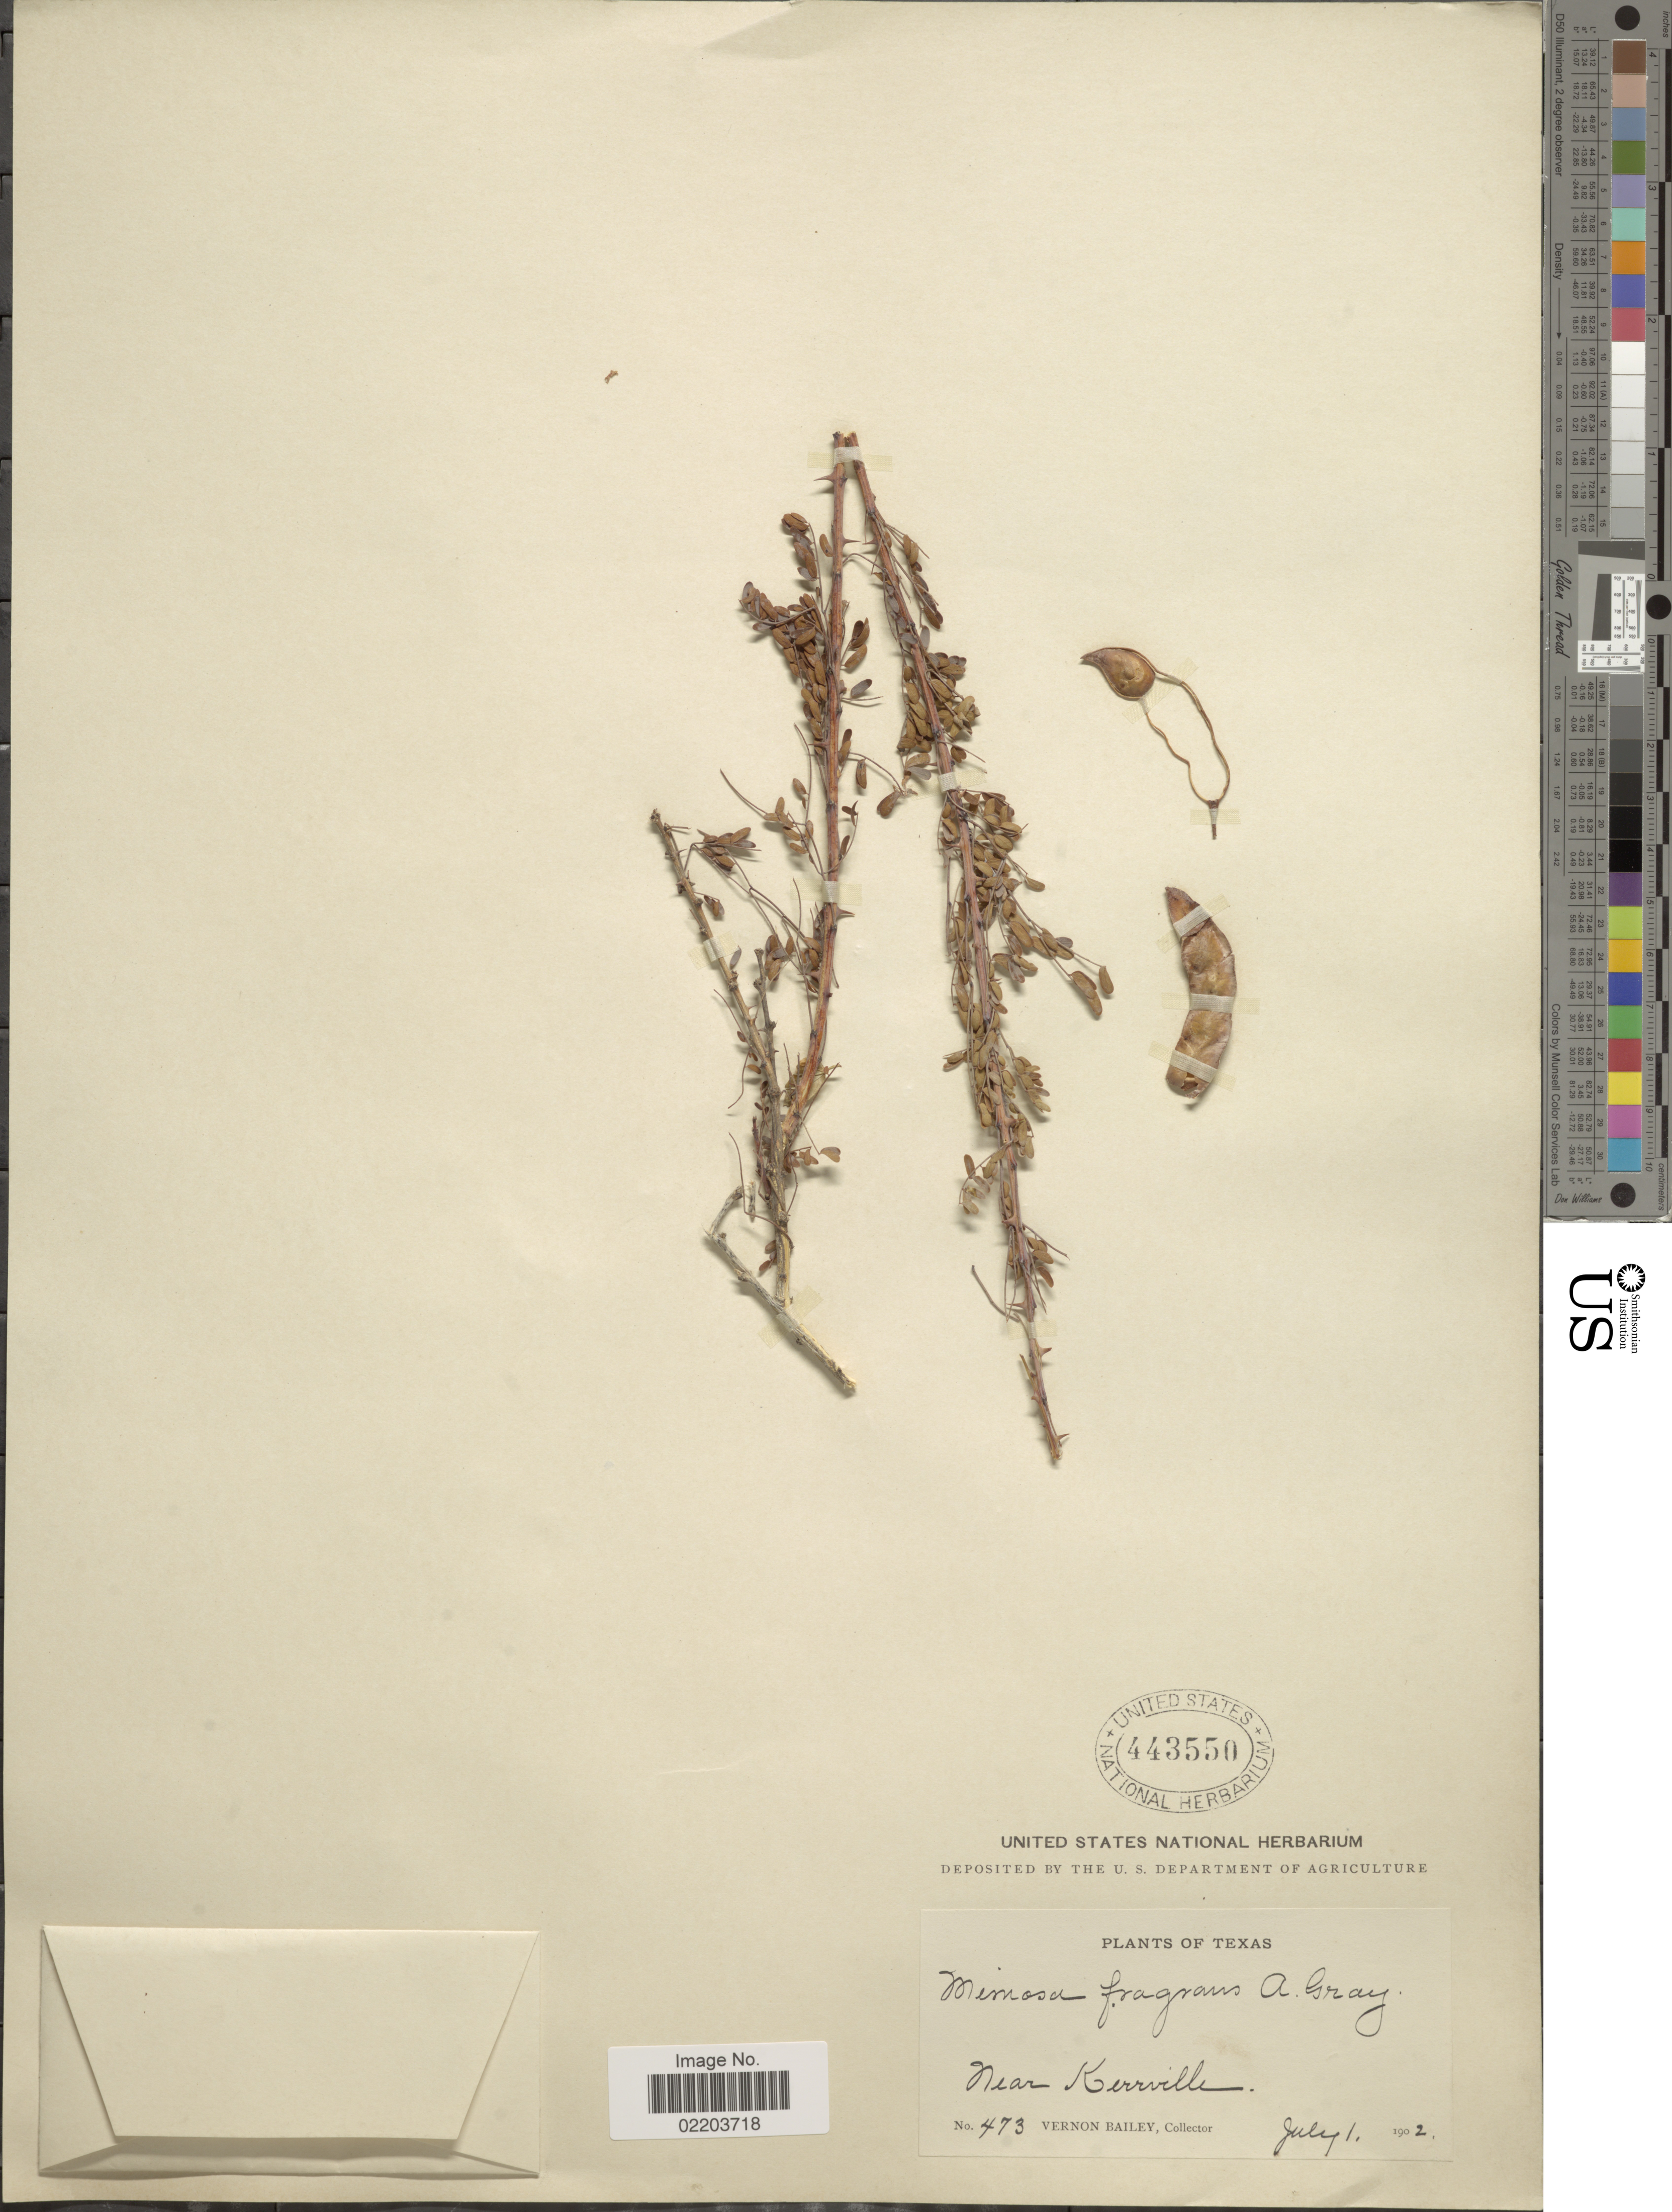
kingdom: Plantae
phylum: Tracheophyta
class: Magnoliopsida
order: Fabales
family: Fabaceae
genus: Mimosa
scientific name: Mimosa borealis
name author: A. Gray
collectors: V. O. Bailey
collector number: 473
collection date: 1902-07-01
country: United States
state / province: Texas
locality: Near Kerrville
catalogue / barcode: US 443550